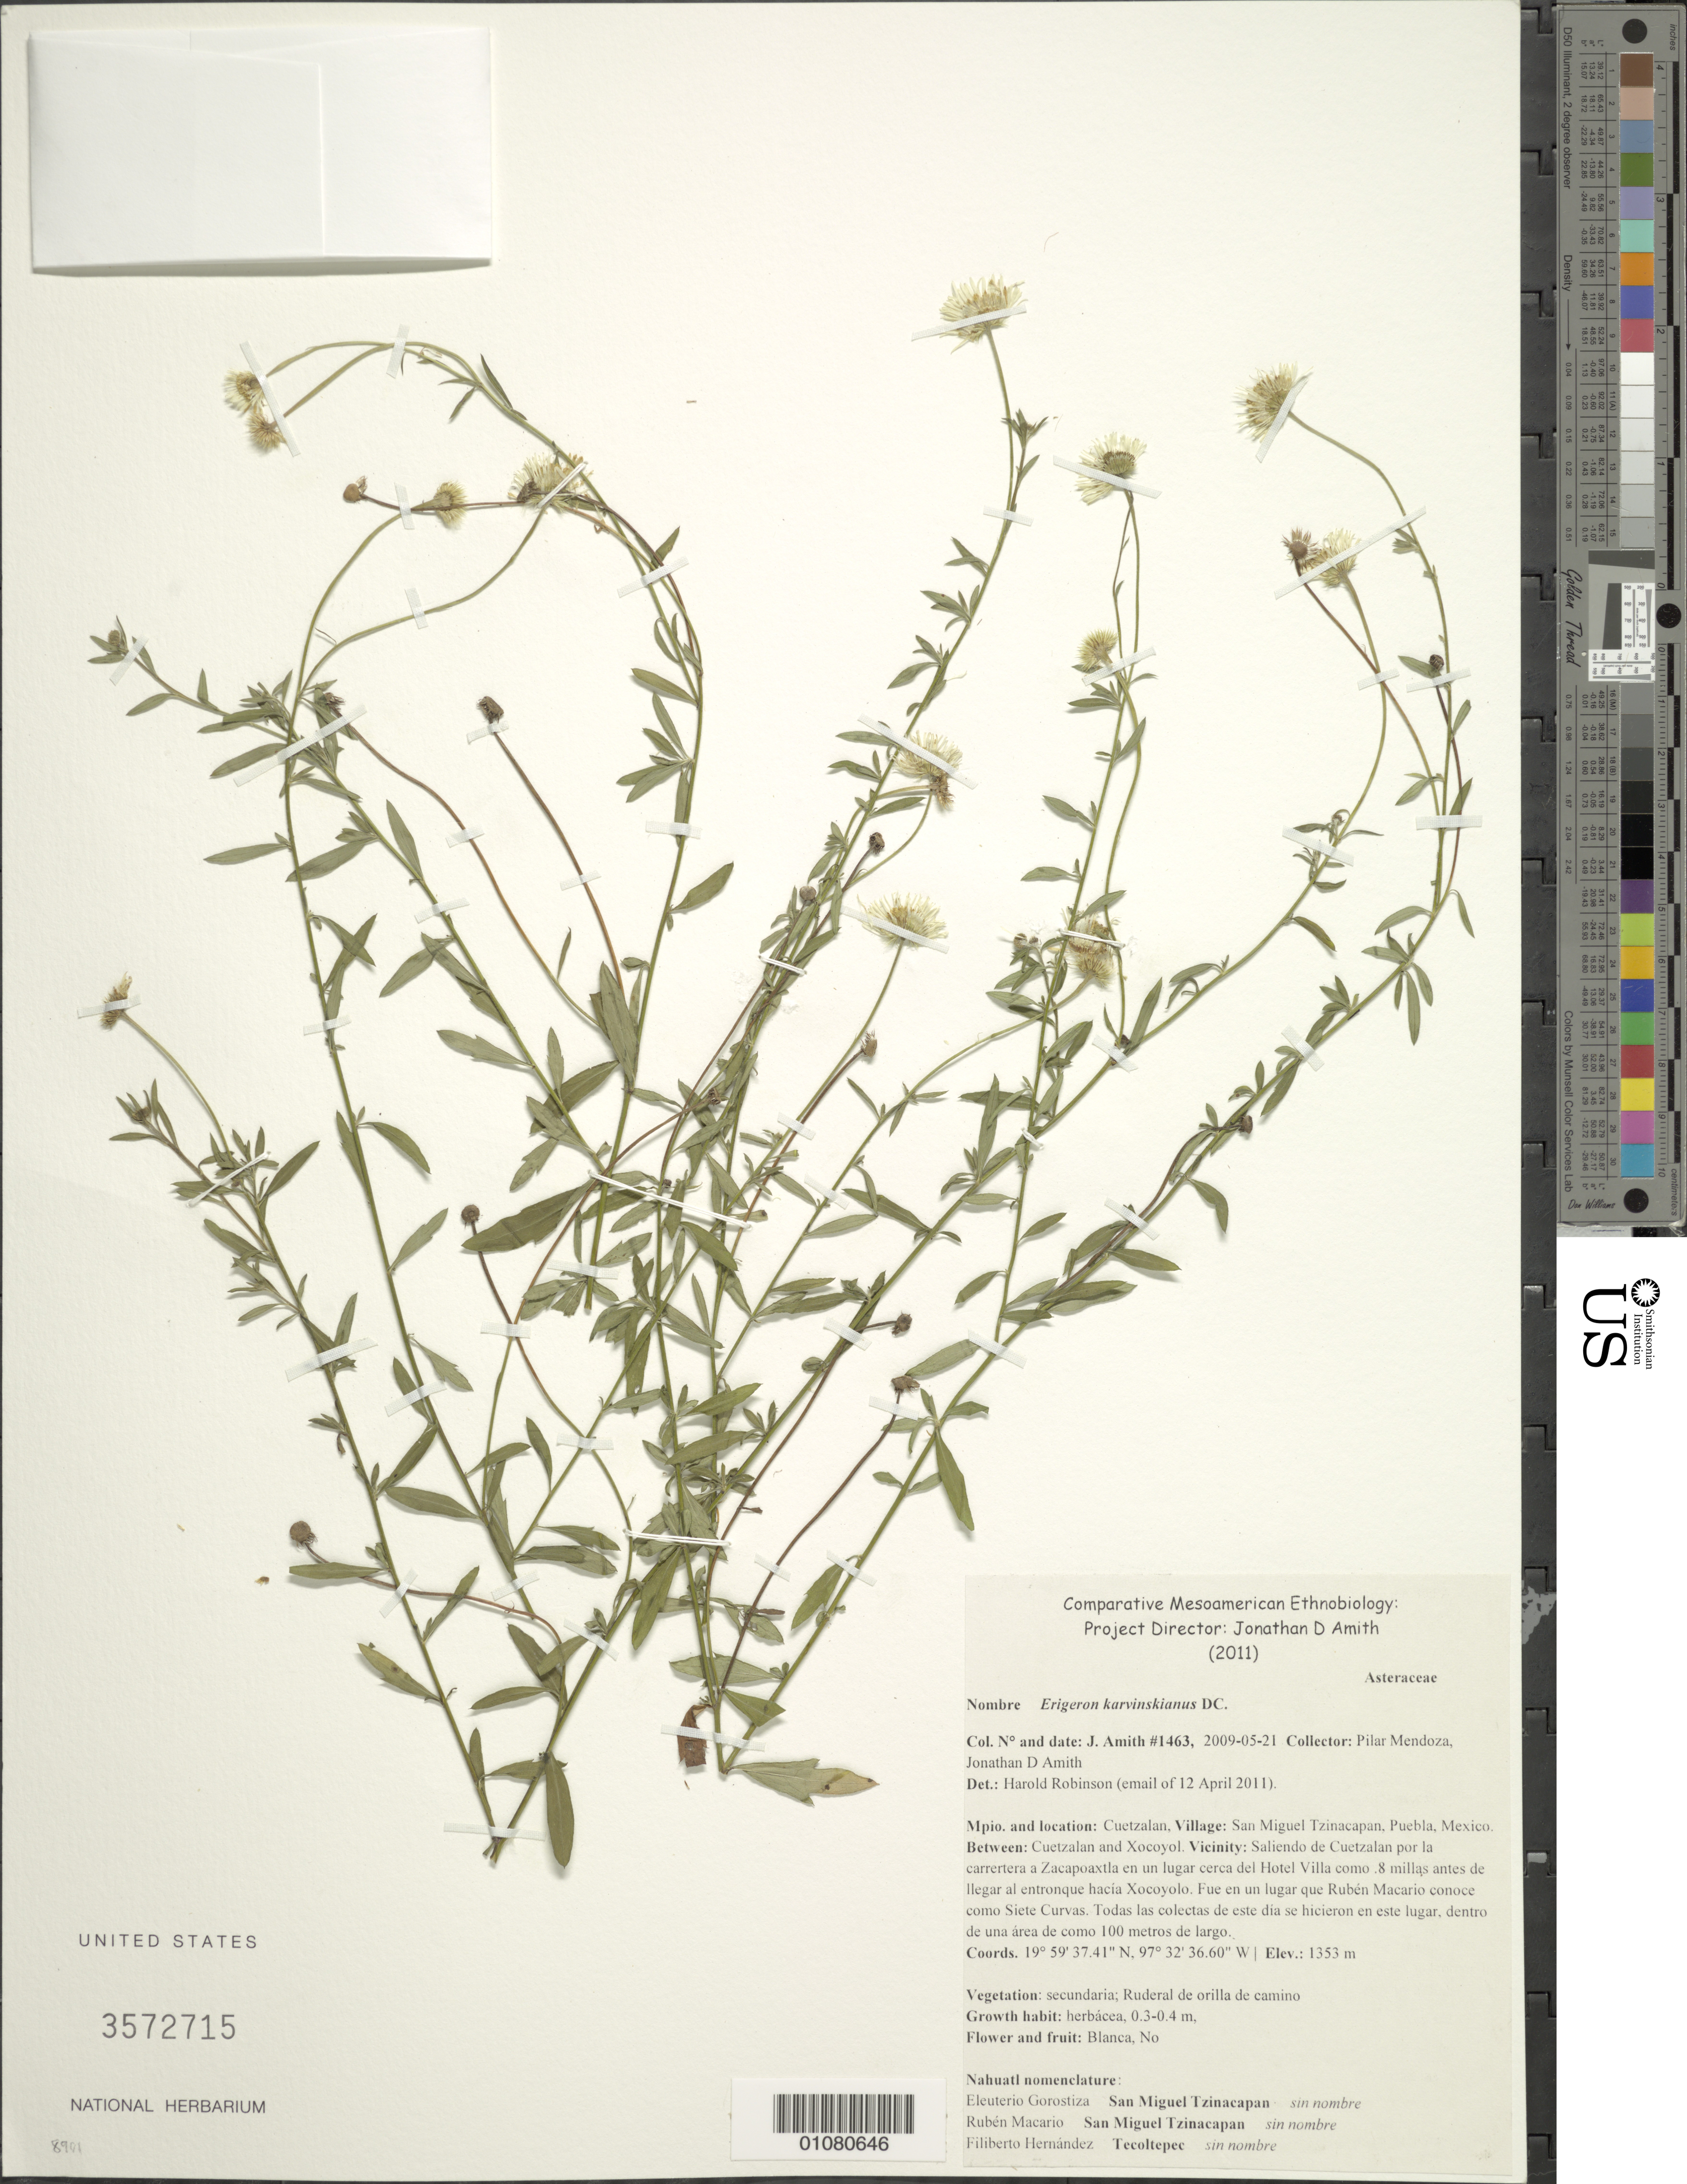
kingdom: Plantae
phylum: Tracheophyta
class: Magnoliopsida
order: Asterales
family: Asteraceae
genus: Erigeron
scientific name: Erigeron karvinskianus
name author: DC.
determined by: Robinson, Harold E., (US)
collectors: J. D. Amith & P. Mendoza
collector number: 1463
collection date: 2009-05-21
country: Mexico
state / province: Puebla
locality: San Miguel Tzinacapan, Cuetzalan. Between Cuetzalan and Xocoyol. Vic saliendo de Cuetzalan por la carretera a Zacapoaxtla en un lugar cerca del Hotel Villa como 0.8 millas antes de llegar al entronque hacia Xocoyo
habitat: Vegetation secundaria, ruderal de orilla de camino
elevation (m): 1353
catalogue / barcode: US 3572715